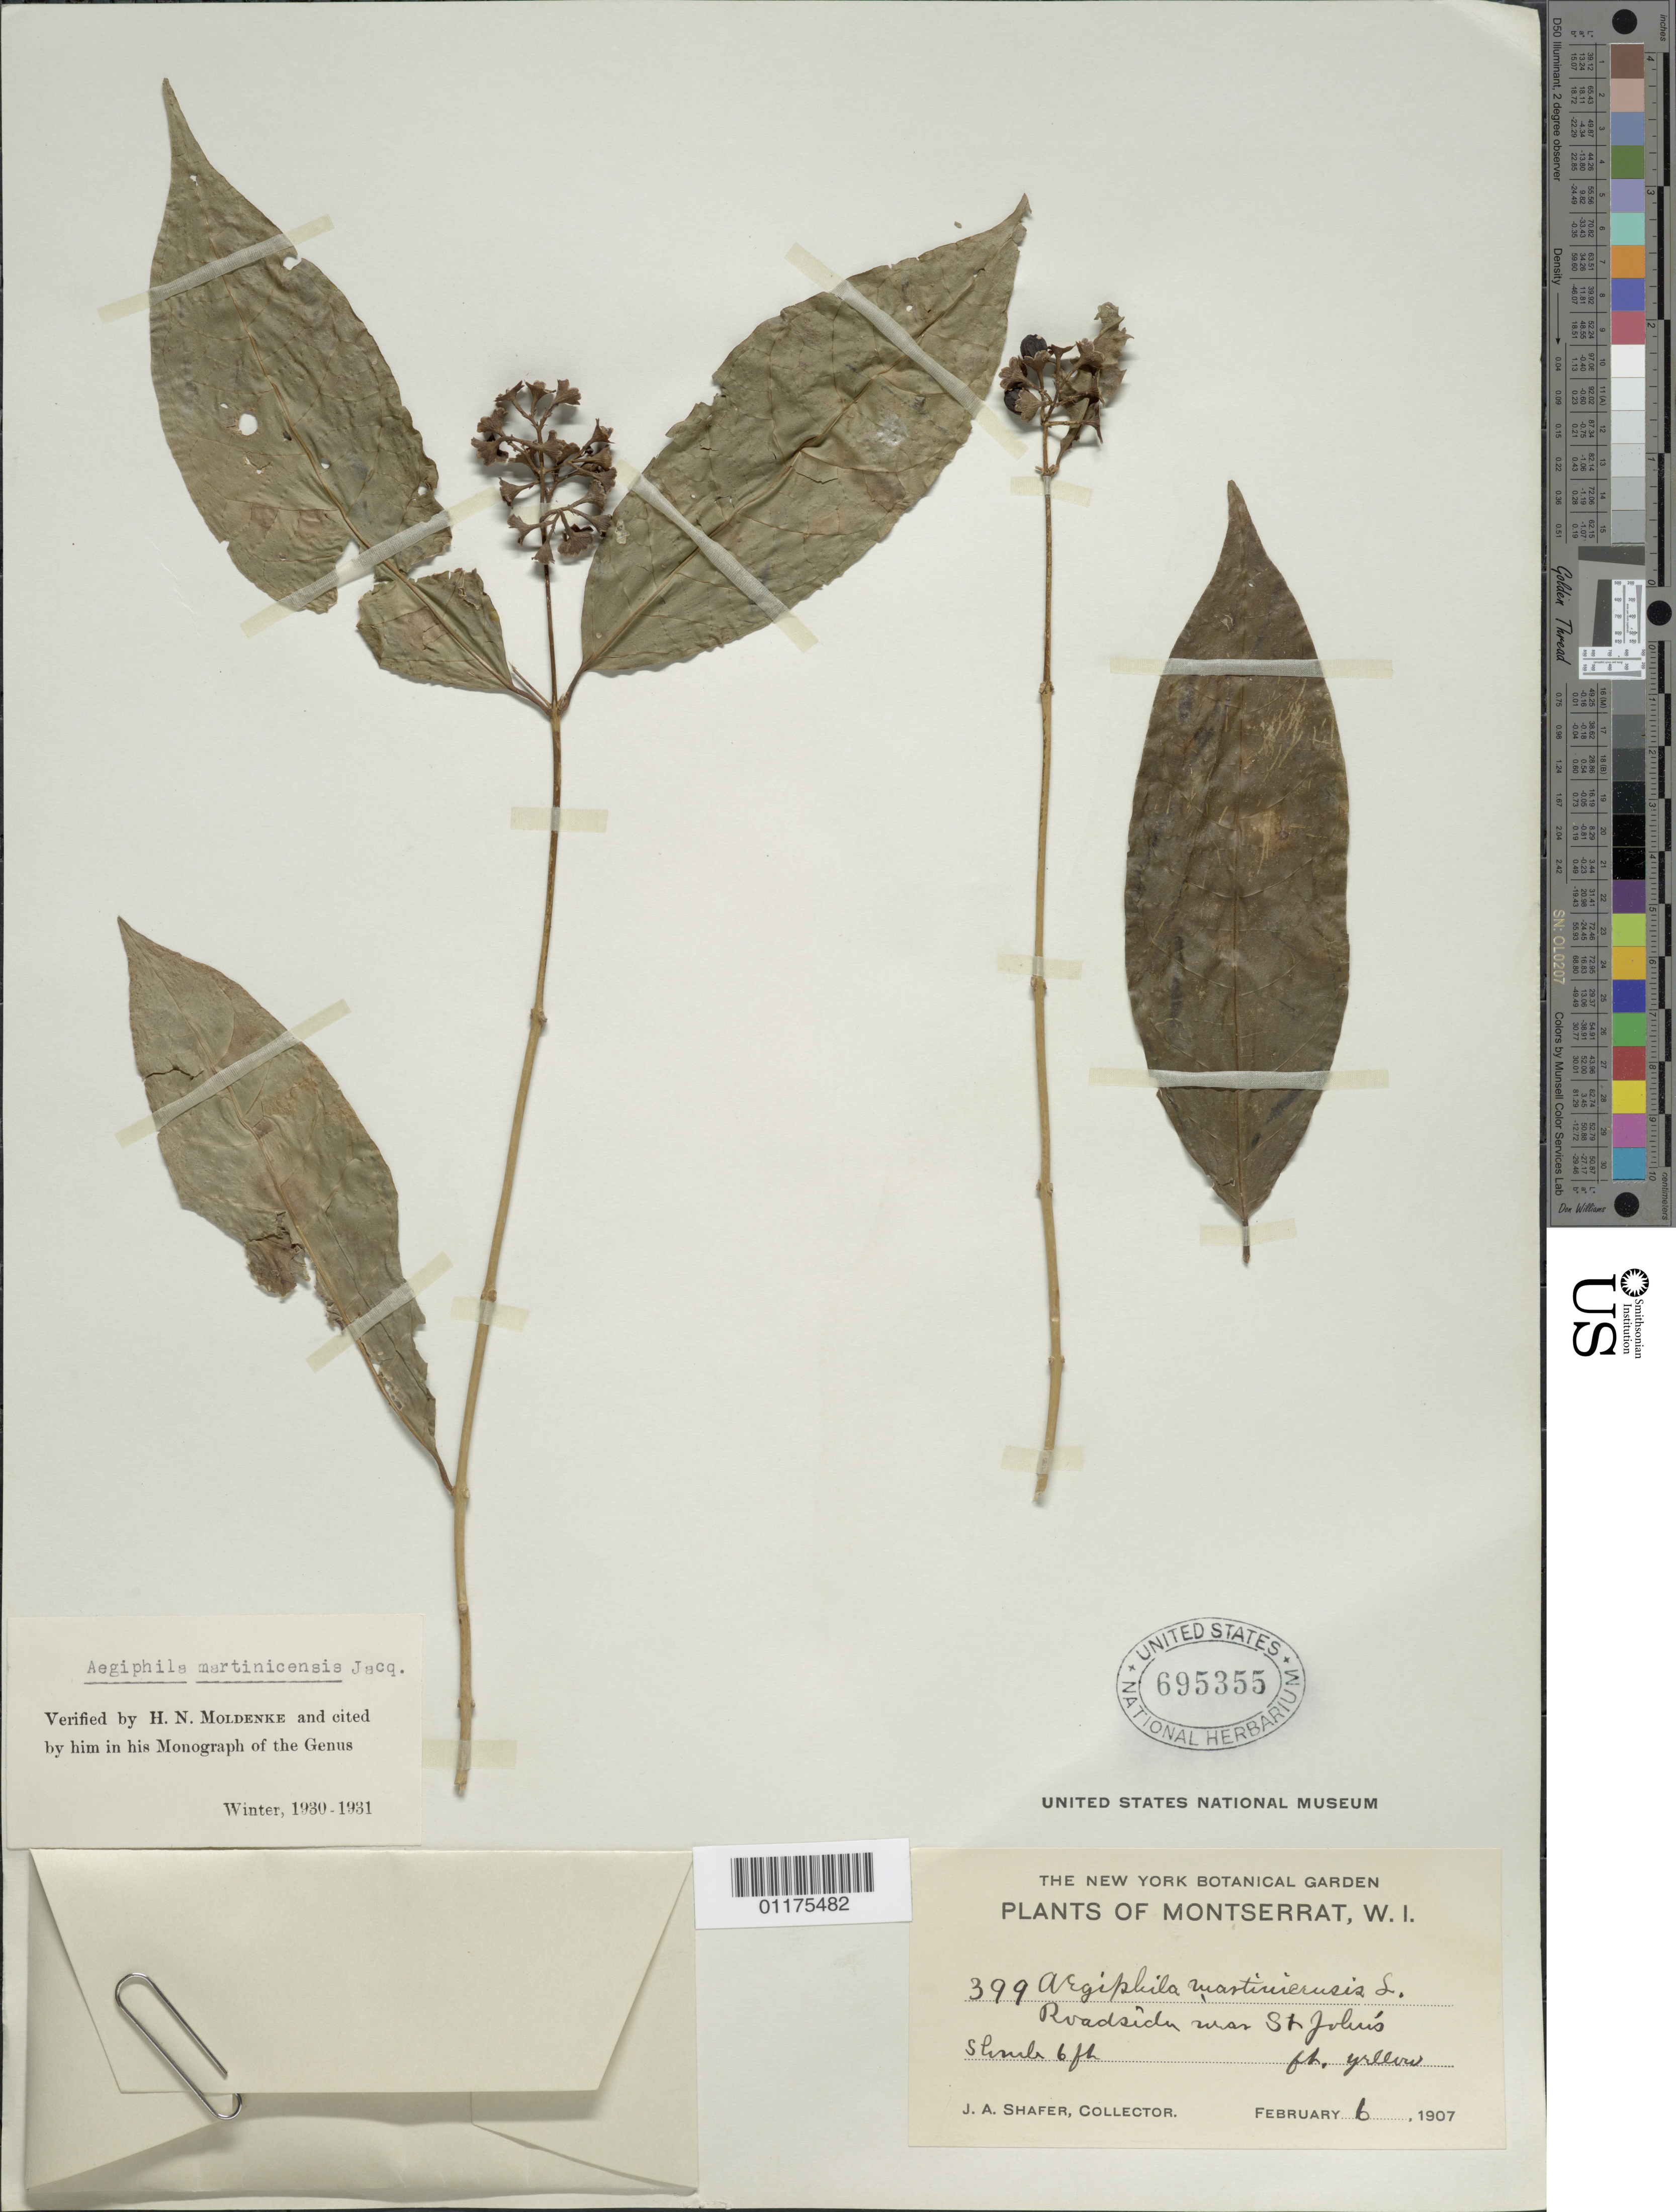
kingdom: Plantae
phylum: Tracheophyta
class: Magnoliopsida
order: Lamiales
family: Lamiaceae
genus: Aegiphila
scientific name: Aegiphila martinicensis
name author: Jacq.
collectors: J. A. Shafer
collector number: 399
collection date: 1907-02-06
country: Montserrat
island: Montserrat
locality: near St Julius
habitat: Riverside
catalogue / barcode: US 695355